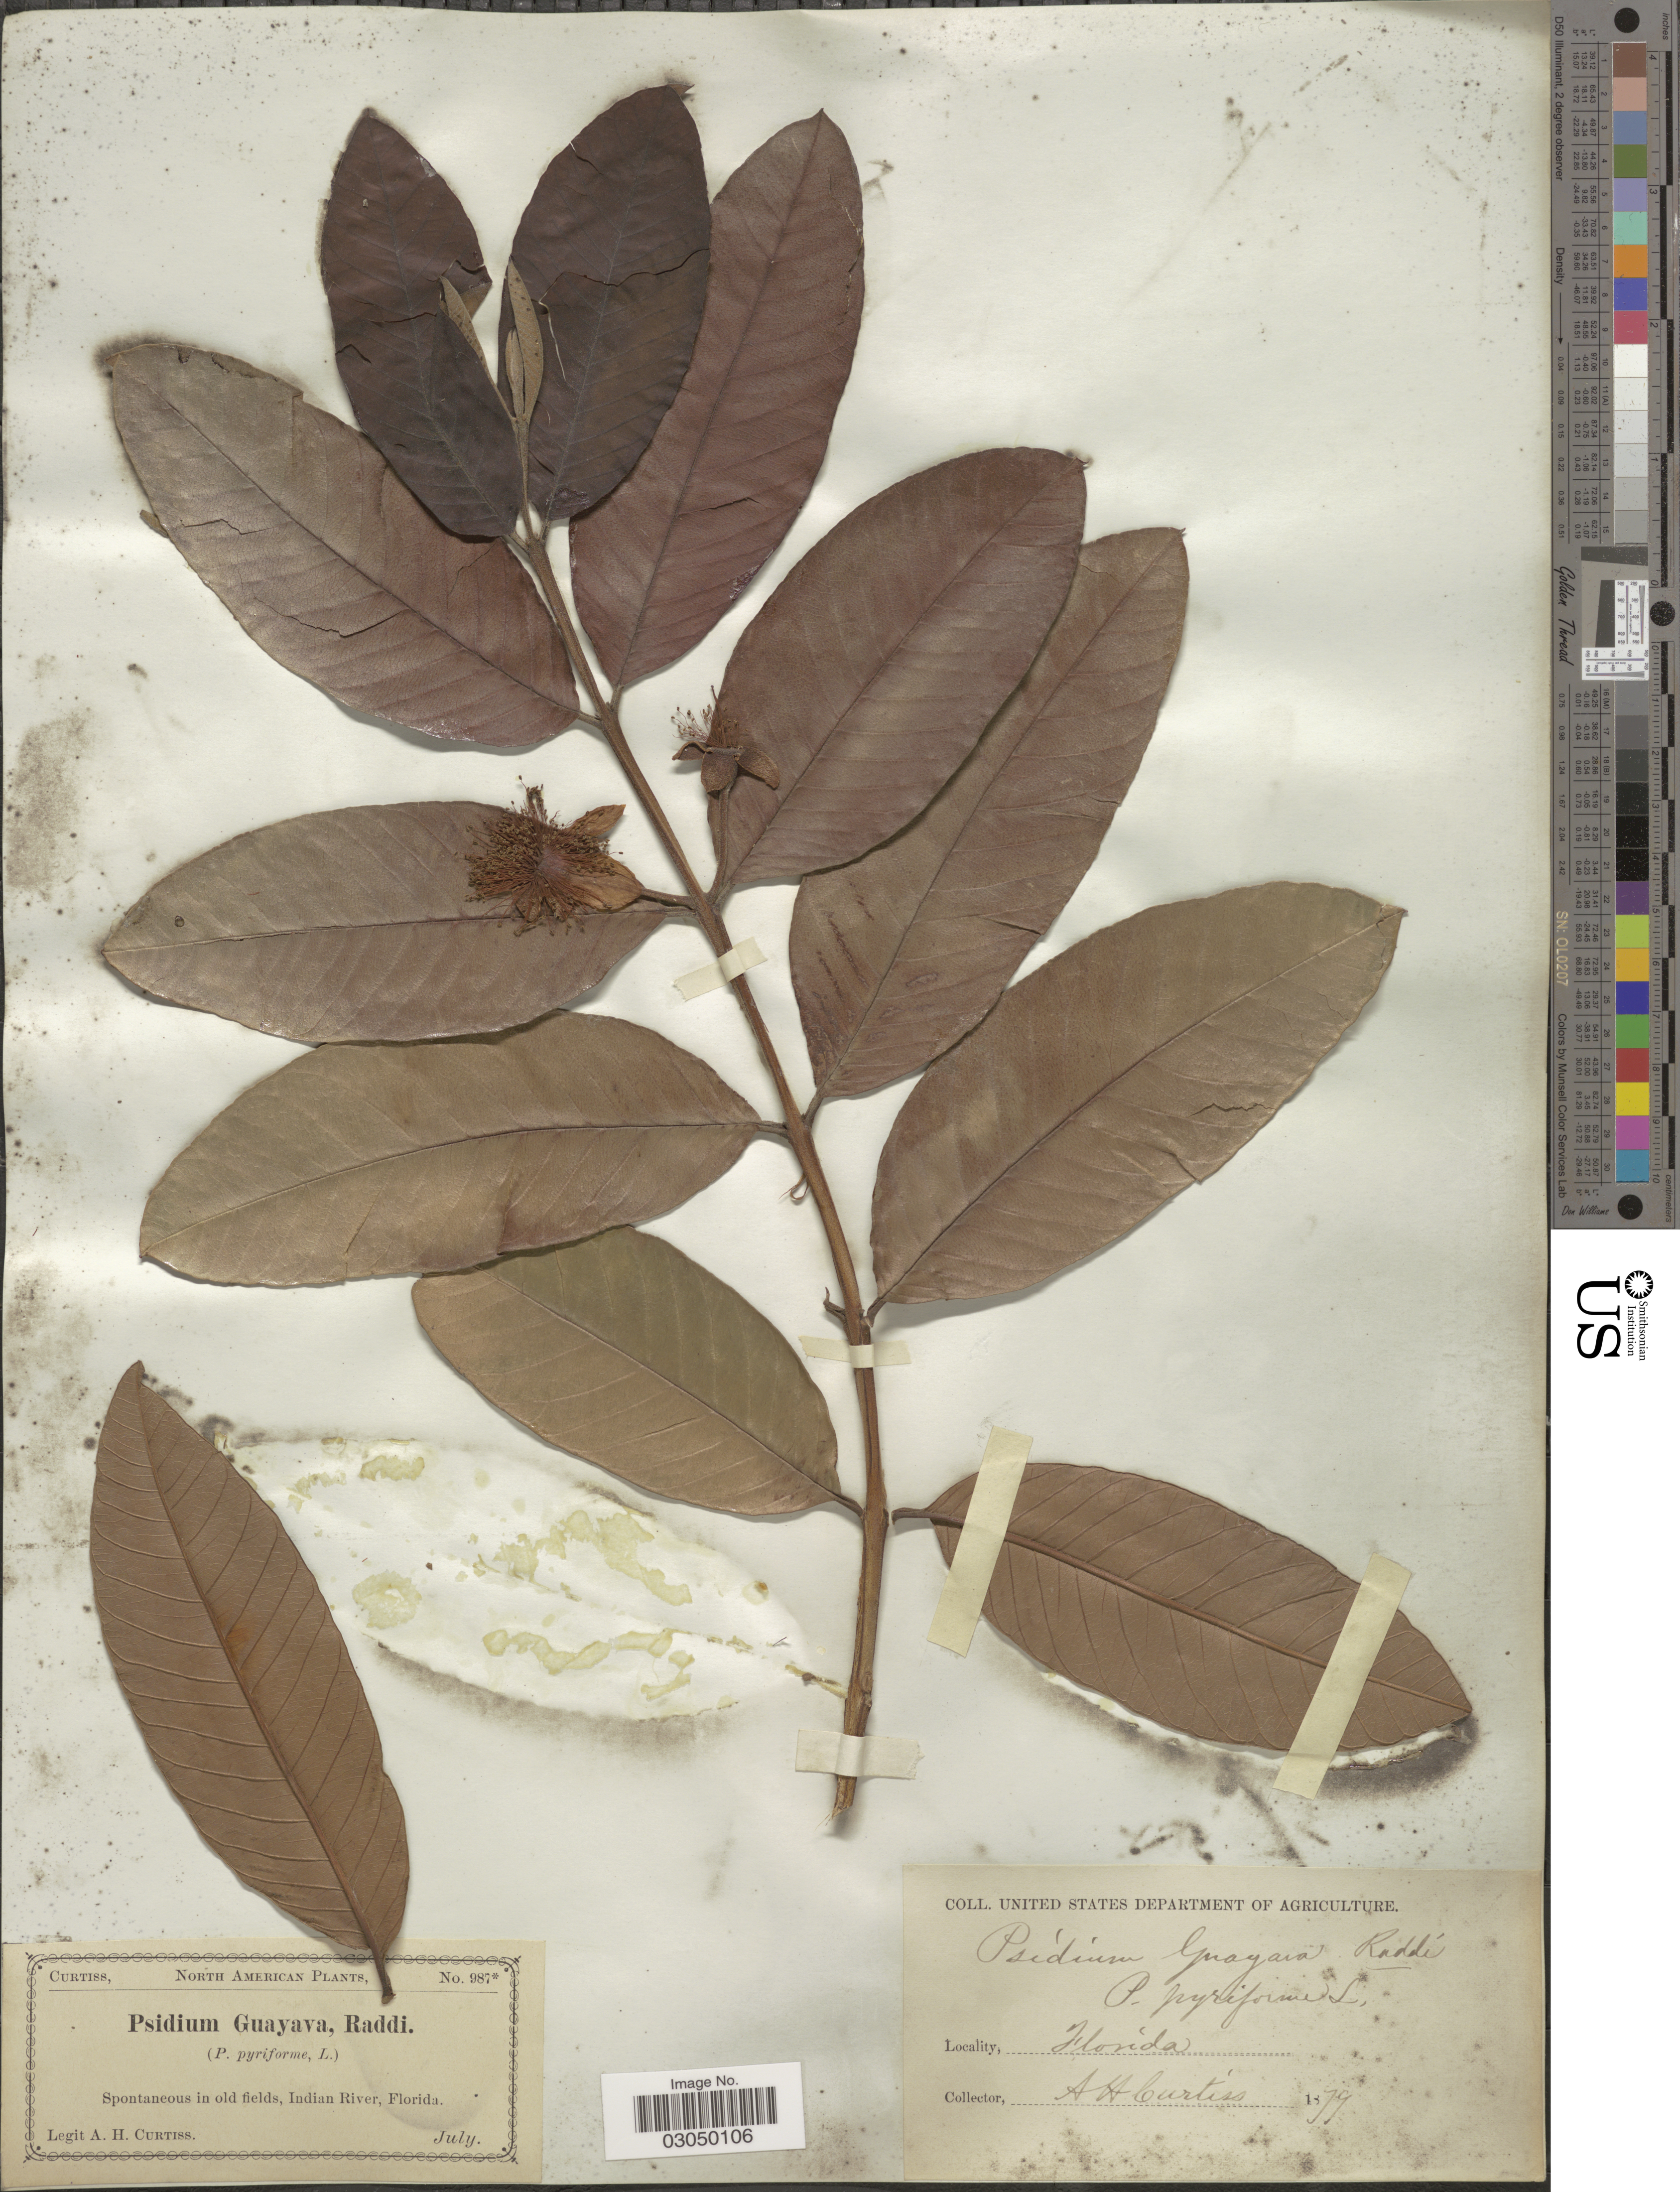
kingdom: Plantae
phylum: Tracheophyta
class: Magnoliopsida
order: Myrtales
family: Myrtaceae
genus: Psidium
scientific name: Psidium guayava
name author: Raddi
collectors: A. H. Curtiss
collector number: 987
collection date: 1879-07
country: United States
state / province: Florida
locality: Spontaneous in old fields, Indian River.